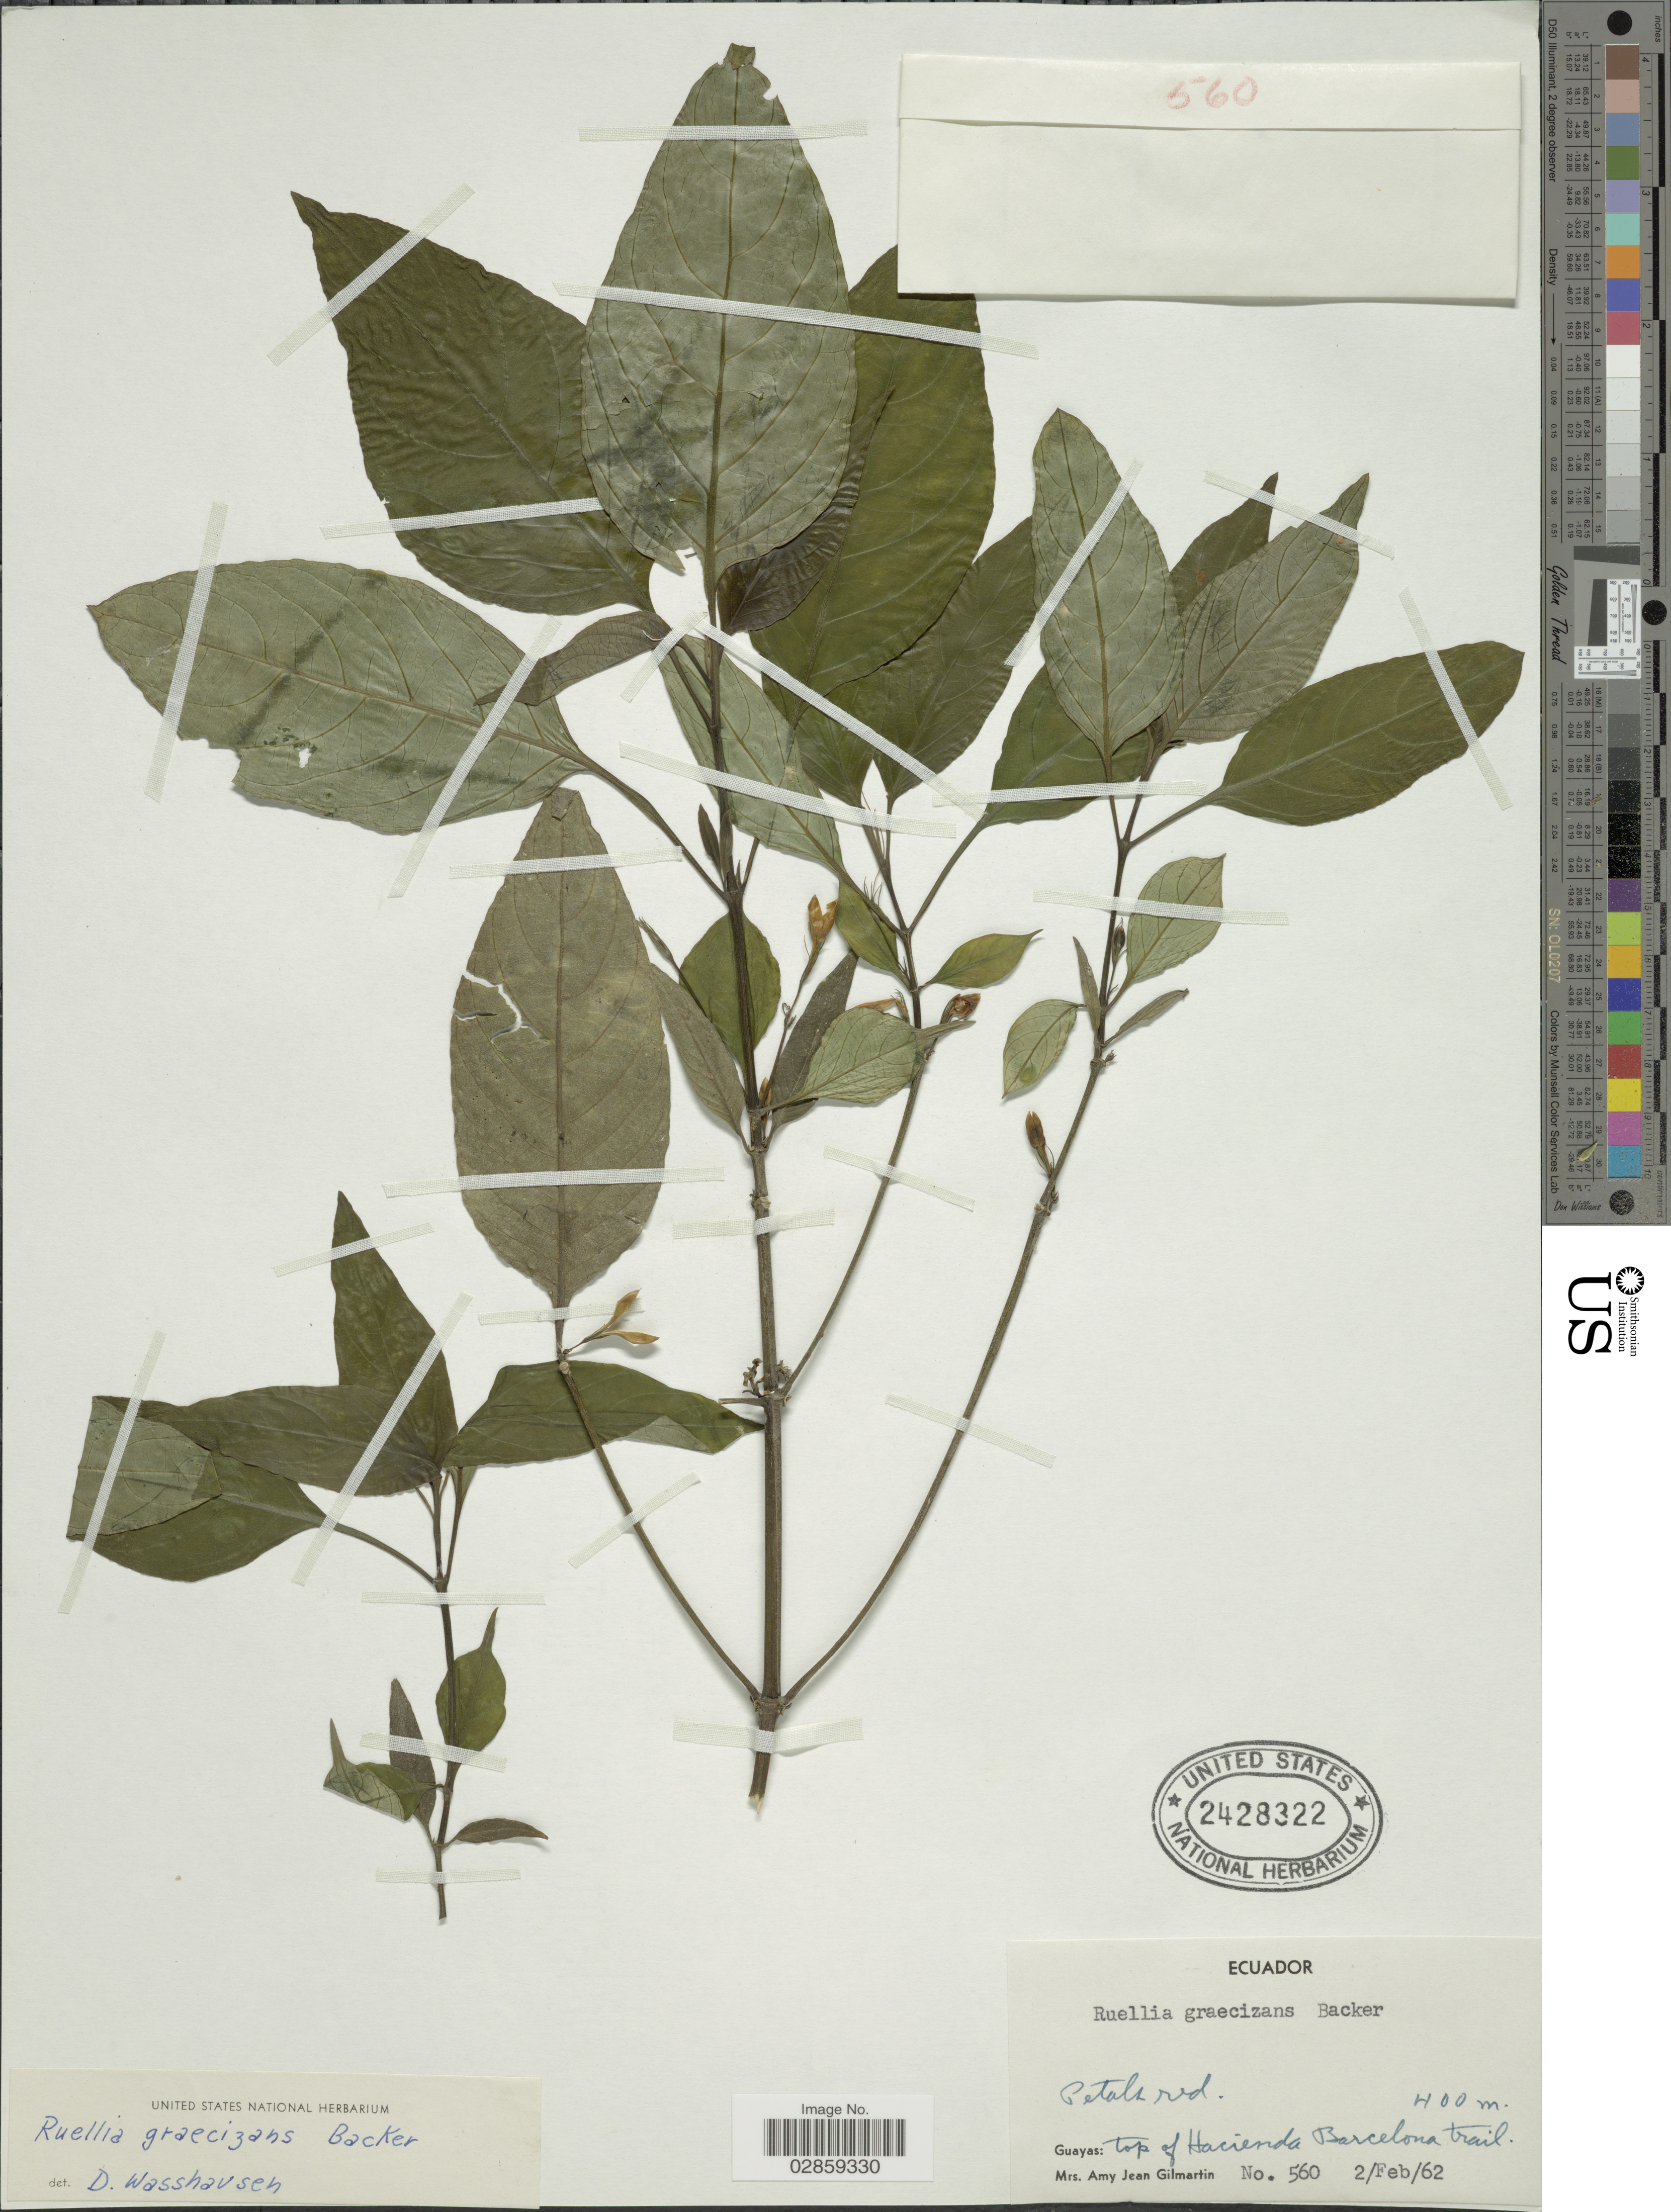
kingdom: Plantae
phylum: Tracheophyta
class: Magnoliopsida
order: Lamiales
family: Acanthaceae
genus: Ruellia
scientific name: Ruellia brevifolia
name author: (Pohl) C. Ezcurra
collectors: A. J. Gilmartin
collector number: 560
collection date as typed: Transcribed d/m/y: 2/2/62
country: Ecuador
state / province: Guayas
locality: Top of Hacienda Barcelona Trail.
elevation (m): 400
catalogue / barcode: US 2428322